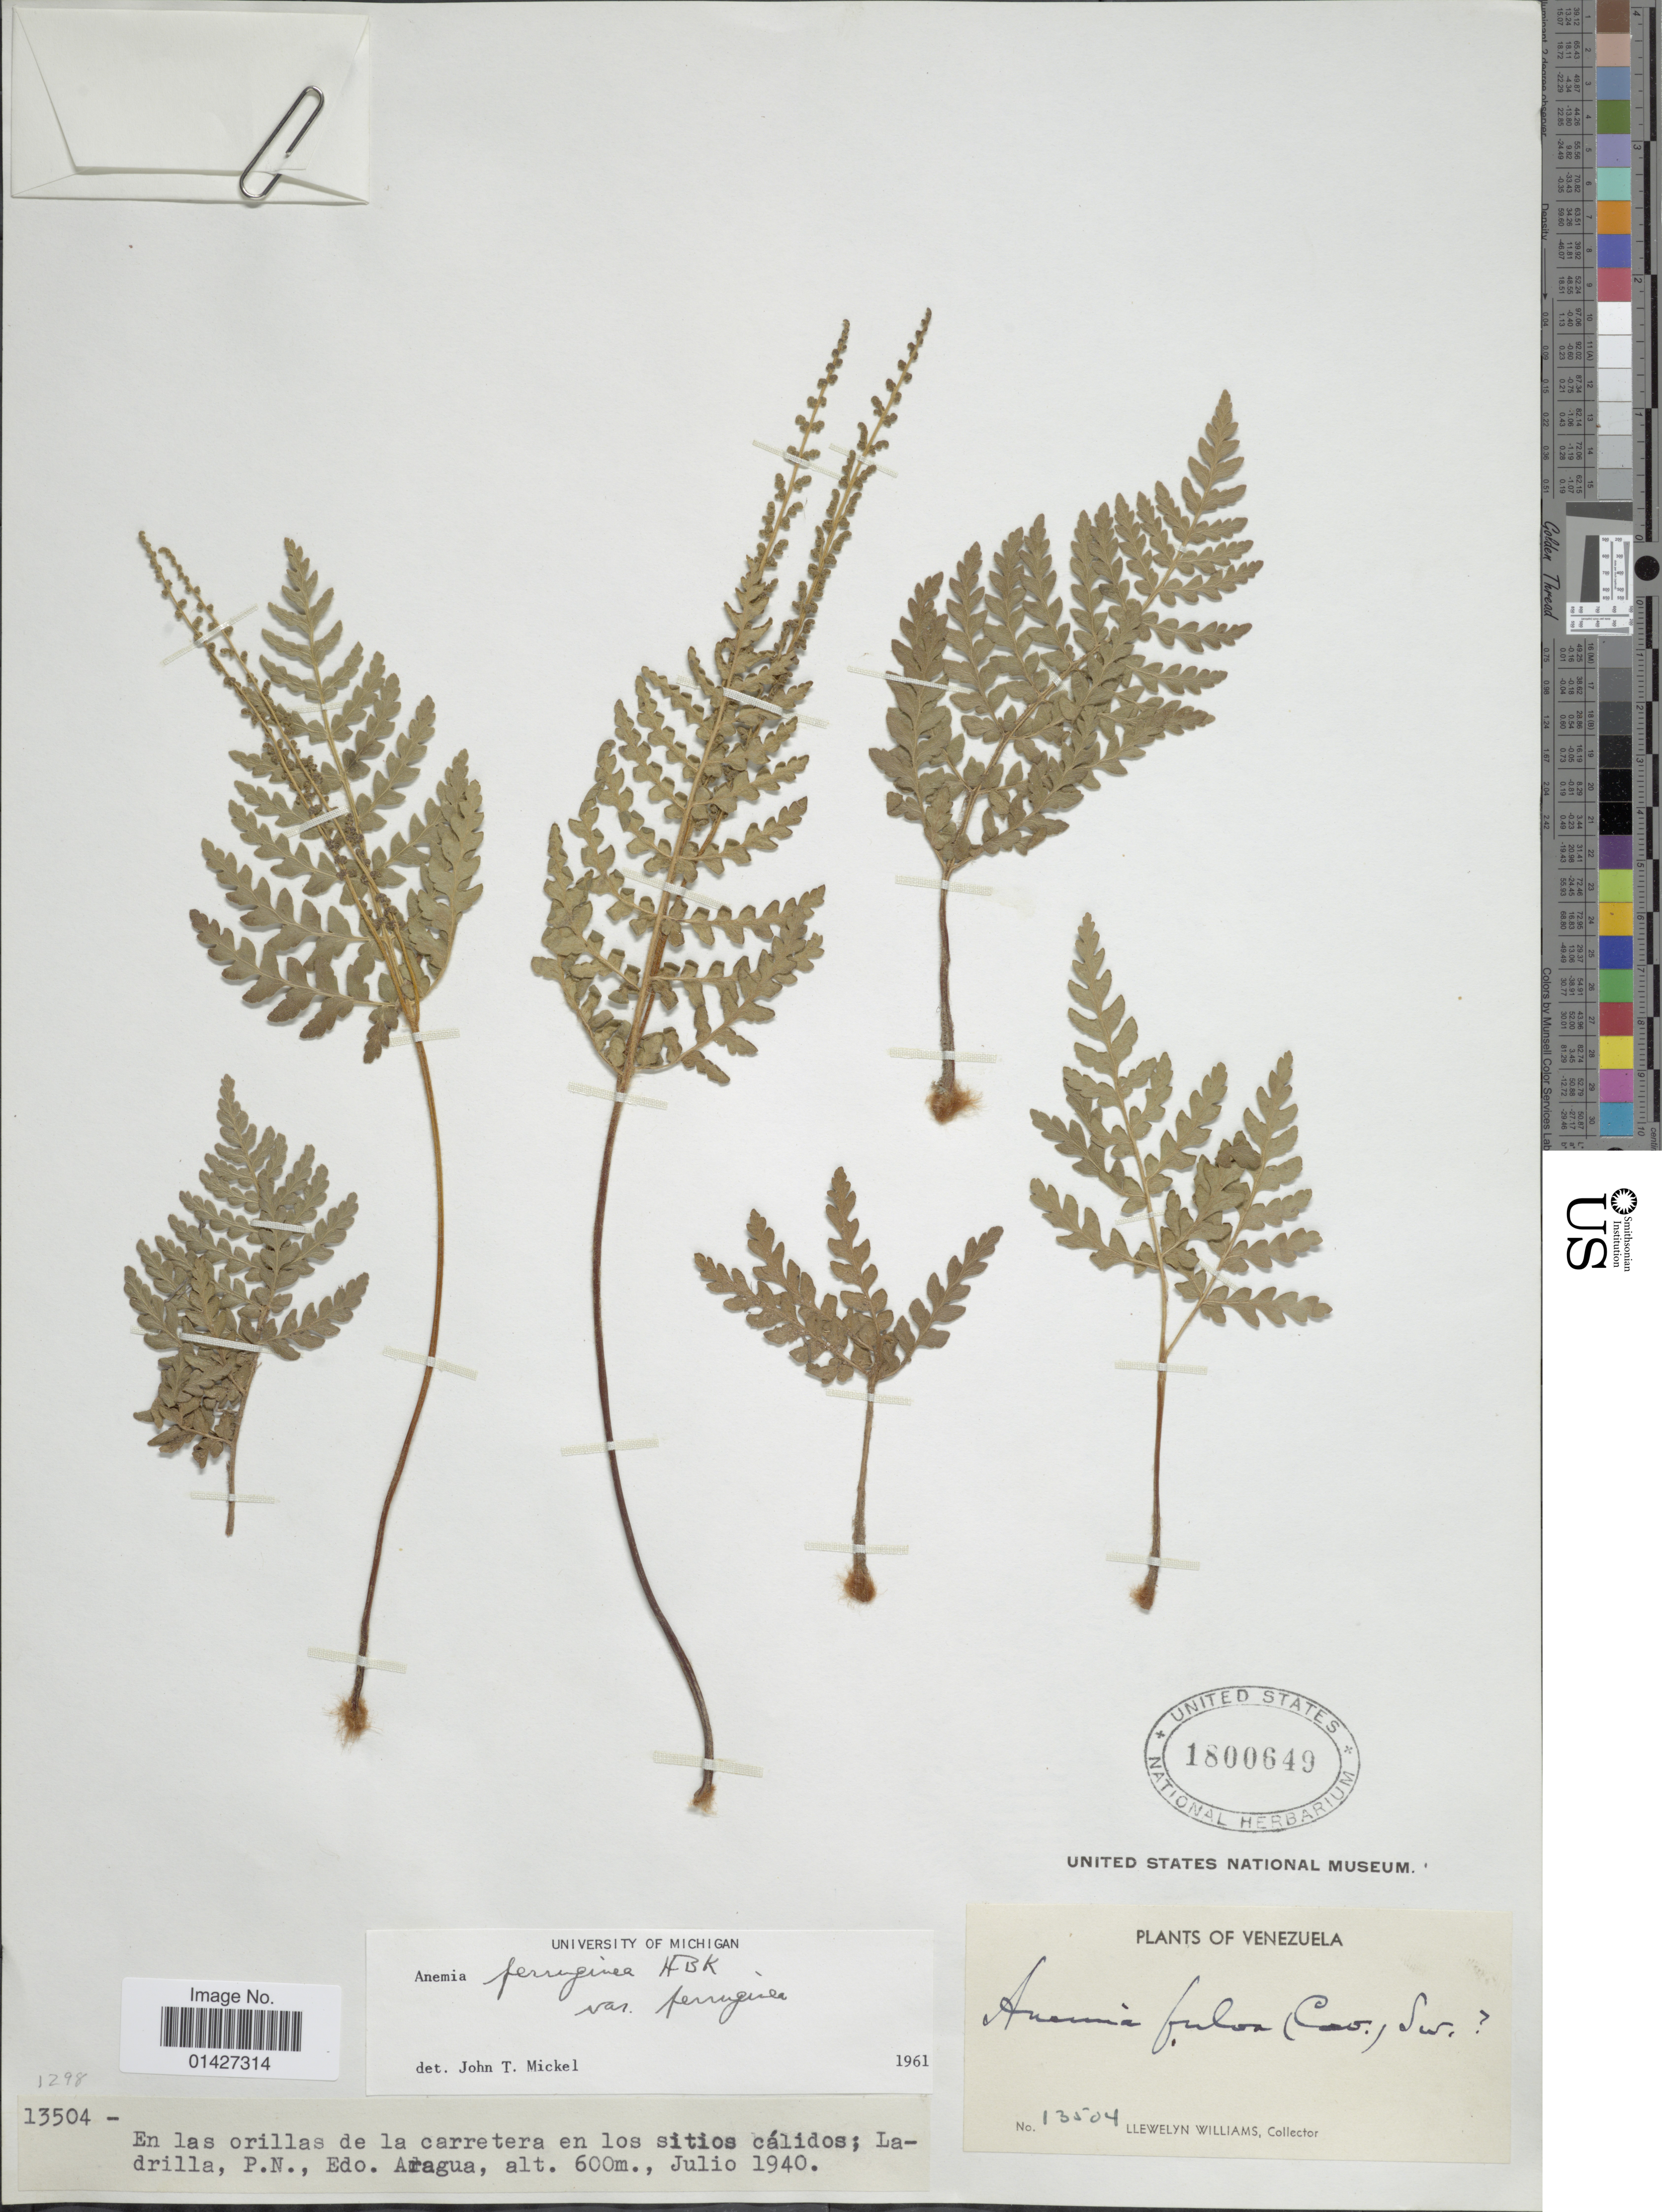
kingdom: Plantae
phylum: Tracheophyta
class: Polypodiopsida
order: Schizaeales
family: Anemiaceae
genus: Anemia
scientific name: Anemia ferruginea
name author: Kunth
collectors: Ll. Williams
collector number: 13504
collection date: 1940-07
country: Venezuela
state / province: Aragua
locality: En las orillas de la carretera en los sitios cálidos; Ladrilla, P.N., Edo. Aragua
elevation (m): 600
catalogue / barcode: US 1800649